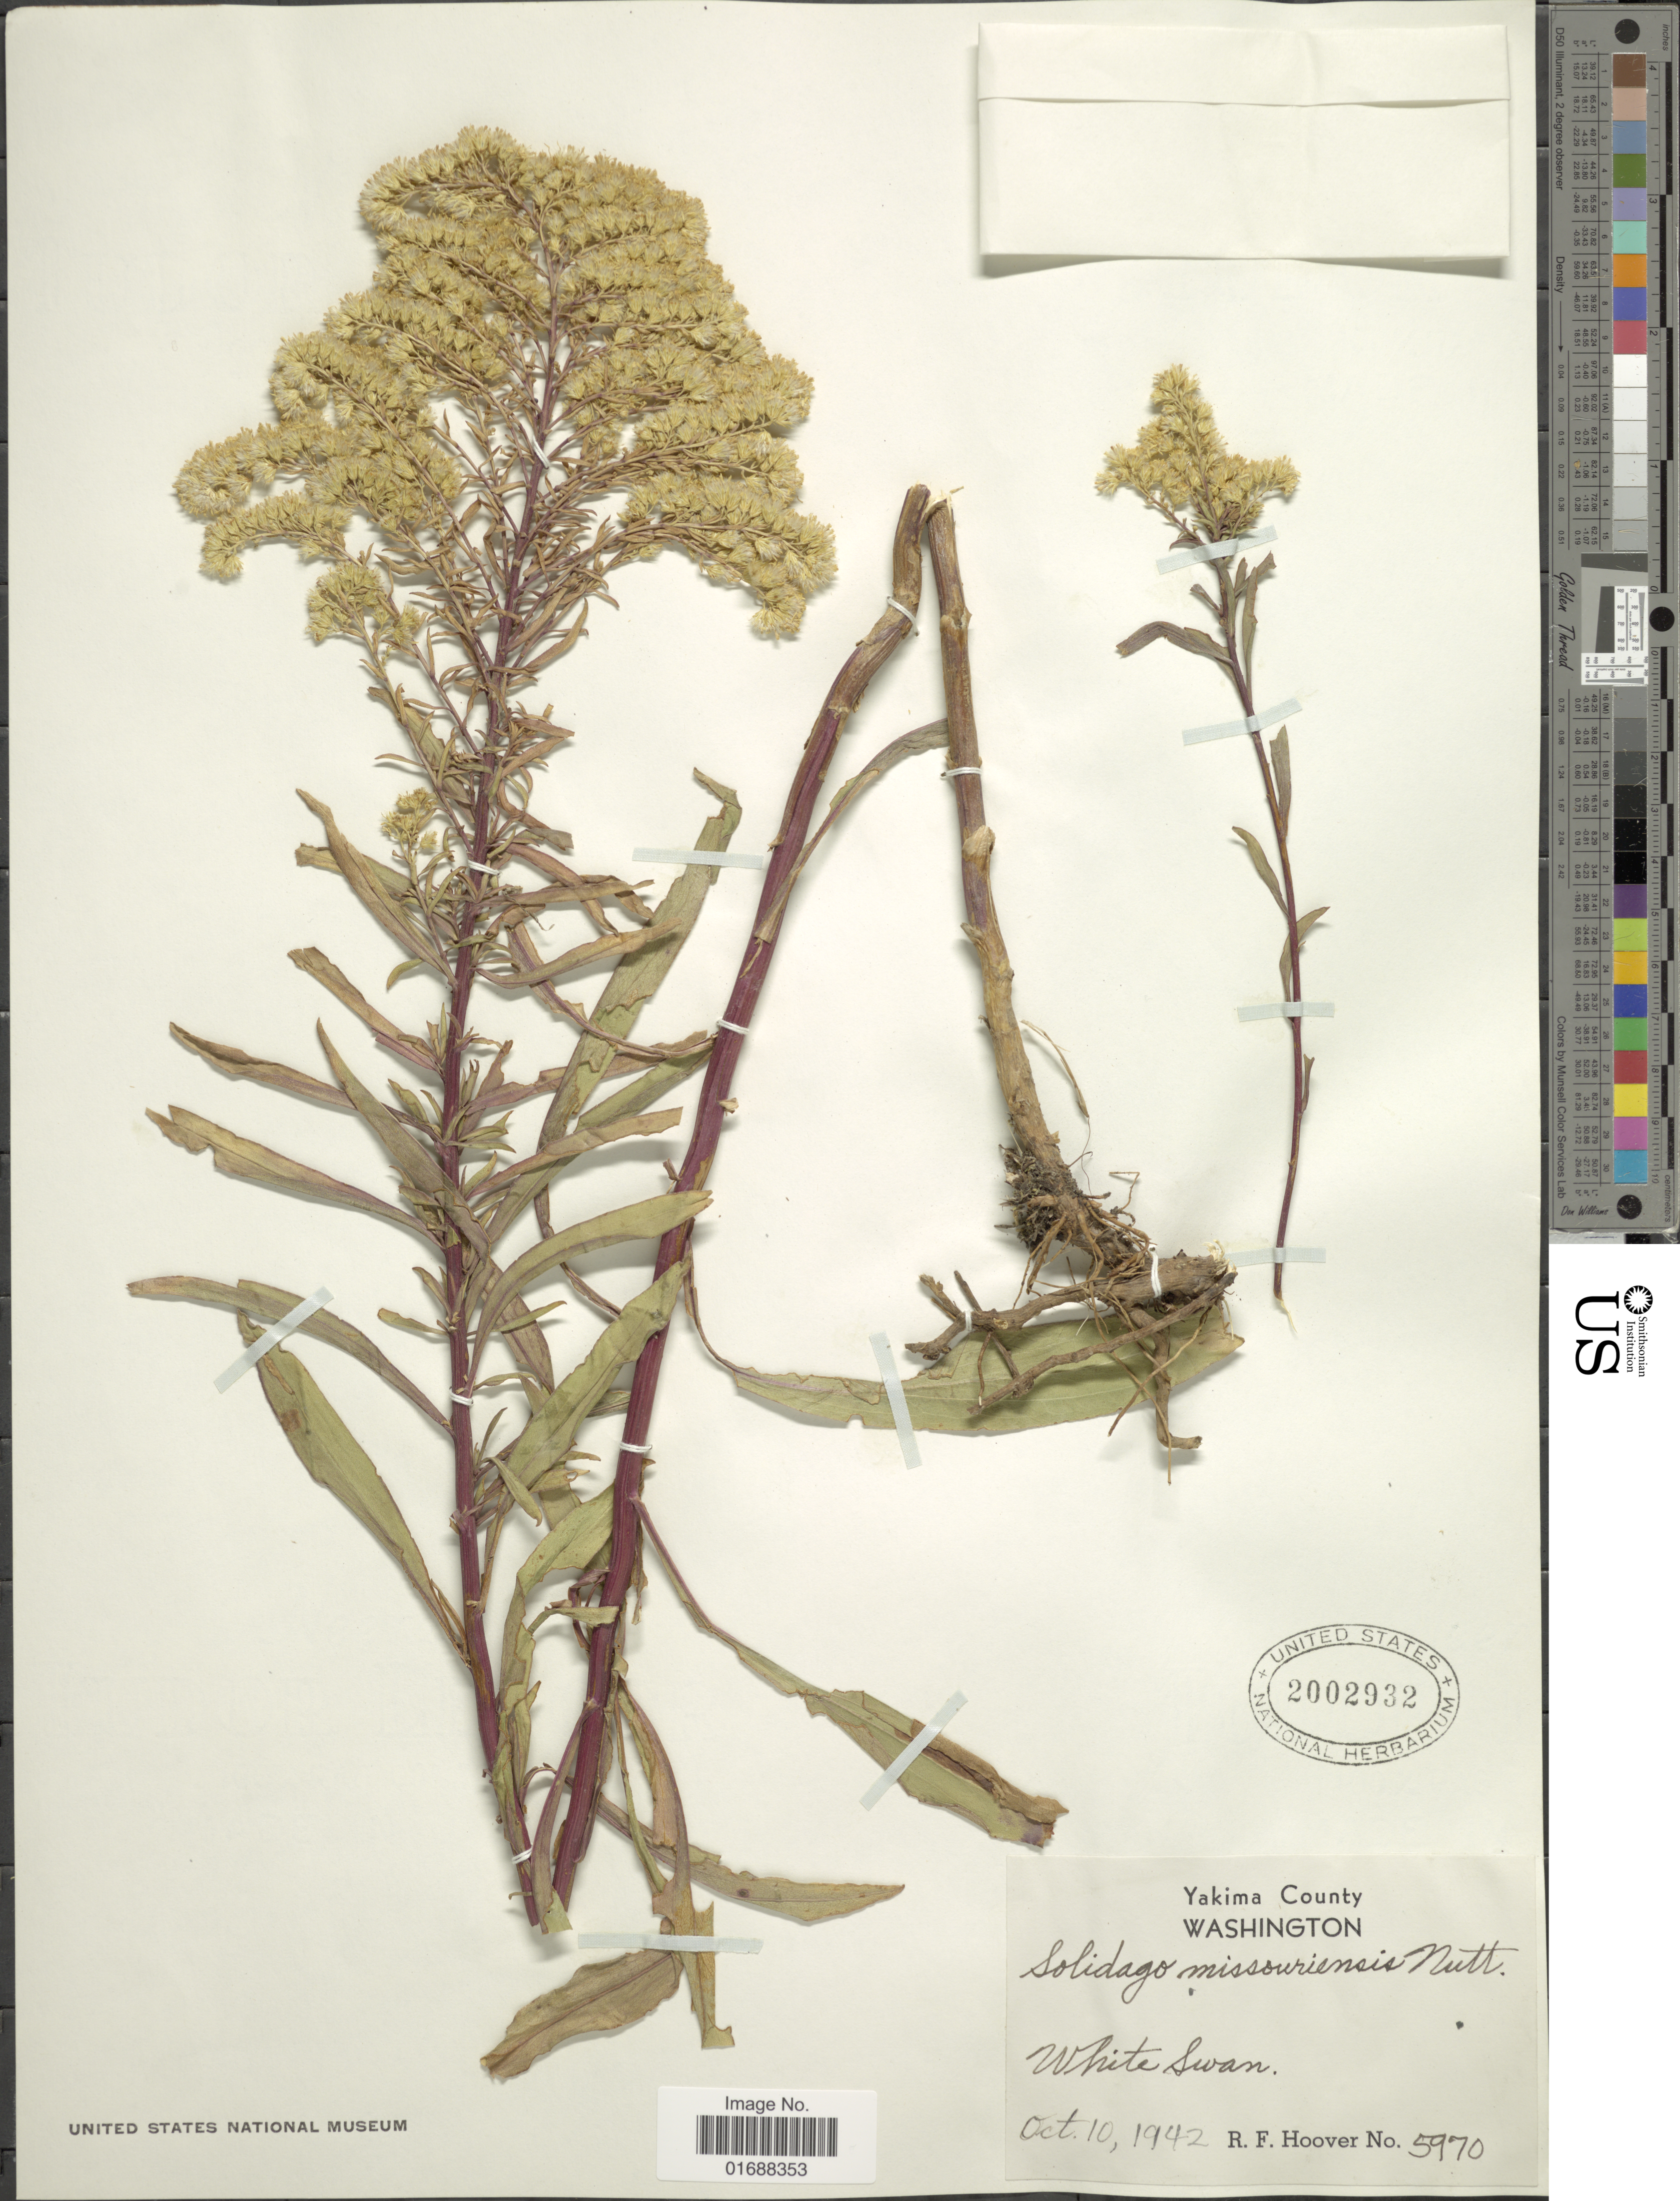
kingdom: Plantae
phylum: Tracheophyta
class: Magnoliopsida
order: Asterales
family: Asteraceae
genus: Solidago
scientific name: Solidago missouriensis var. missouriensis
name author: Nutt.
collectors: R. F. Hoover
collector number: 570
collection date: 1942-10-10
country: United States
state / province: Washington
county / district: Yakima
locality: Yakima County, Washington.White Swan.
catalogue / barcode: US 2002932